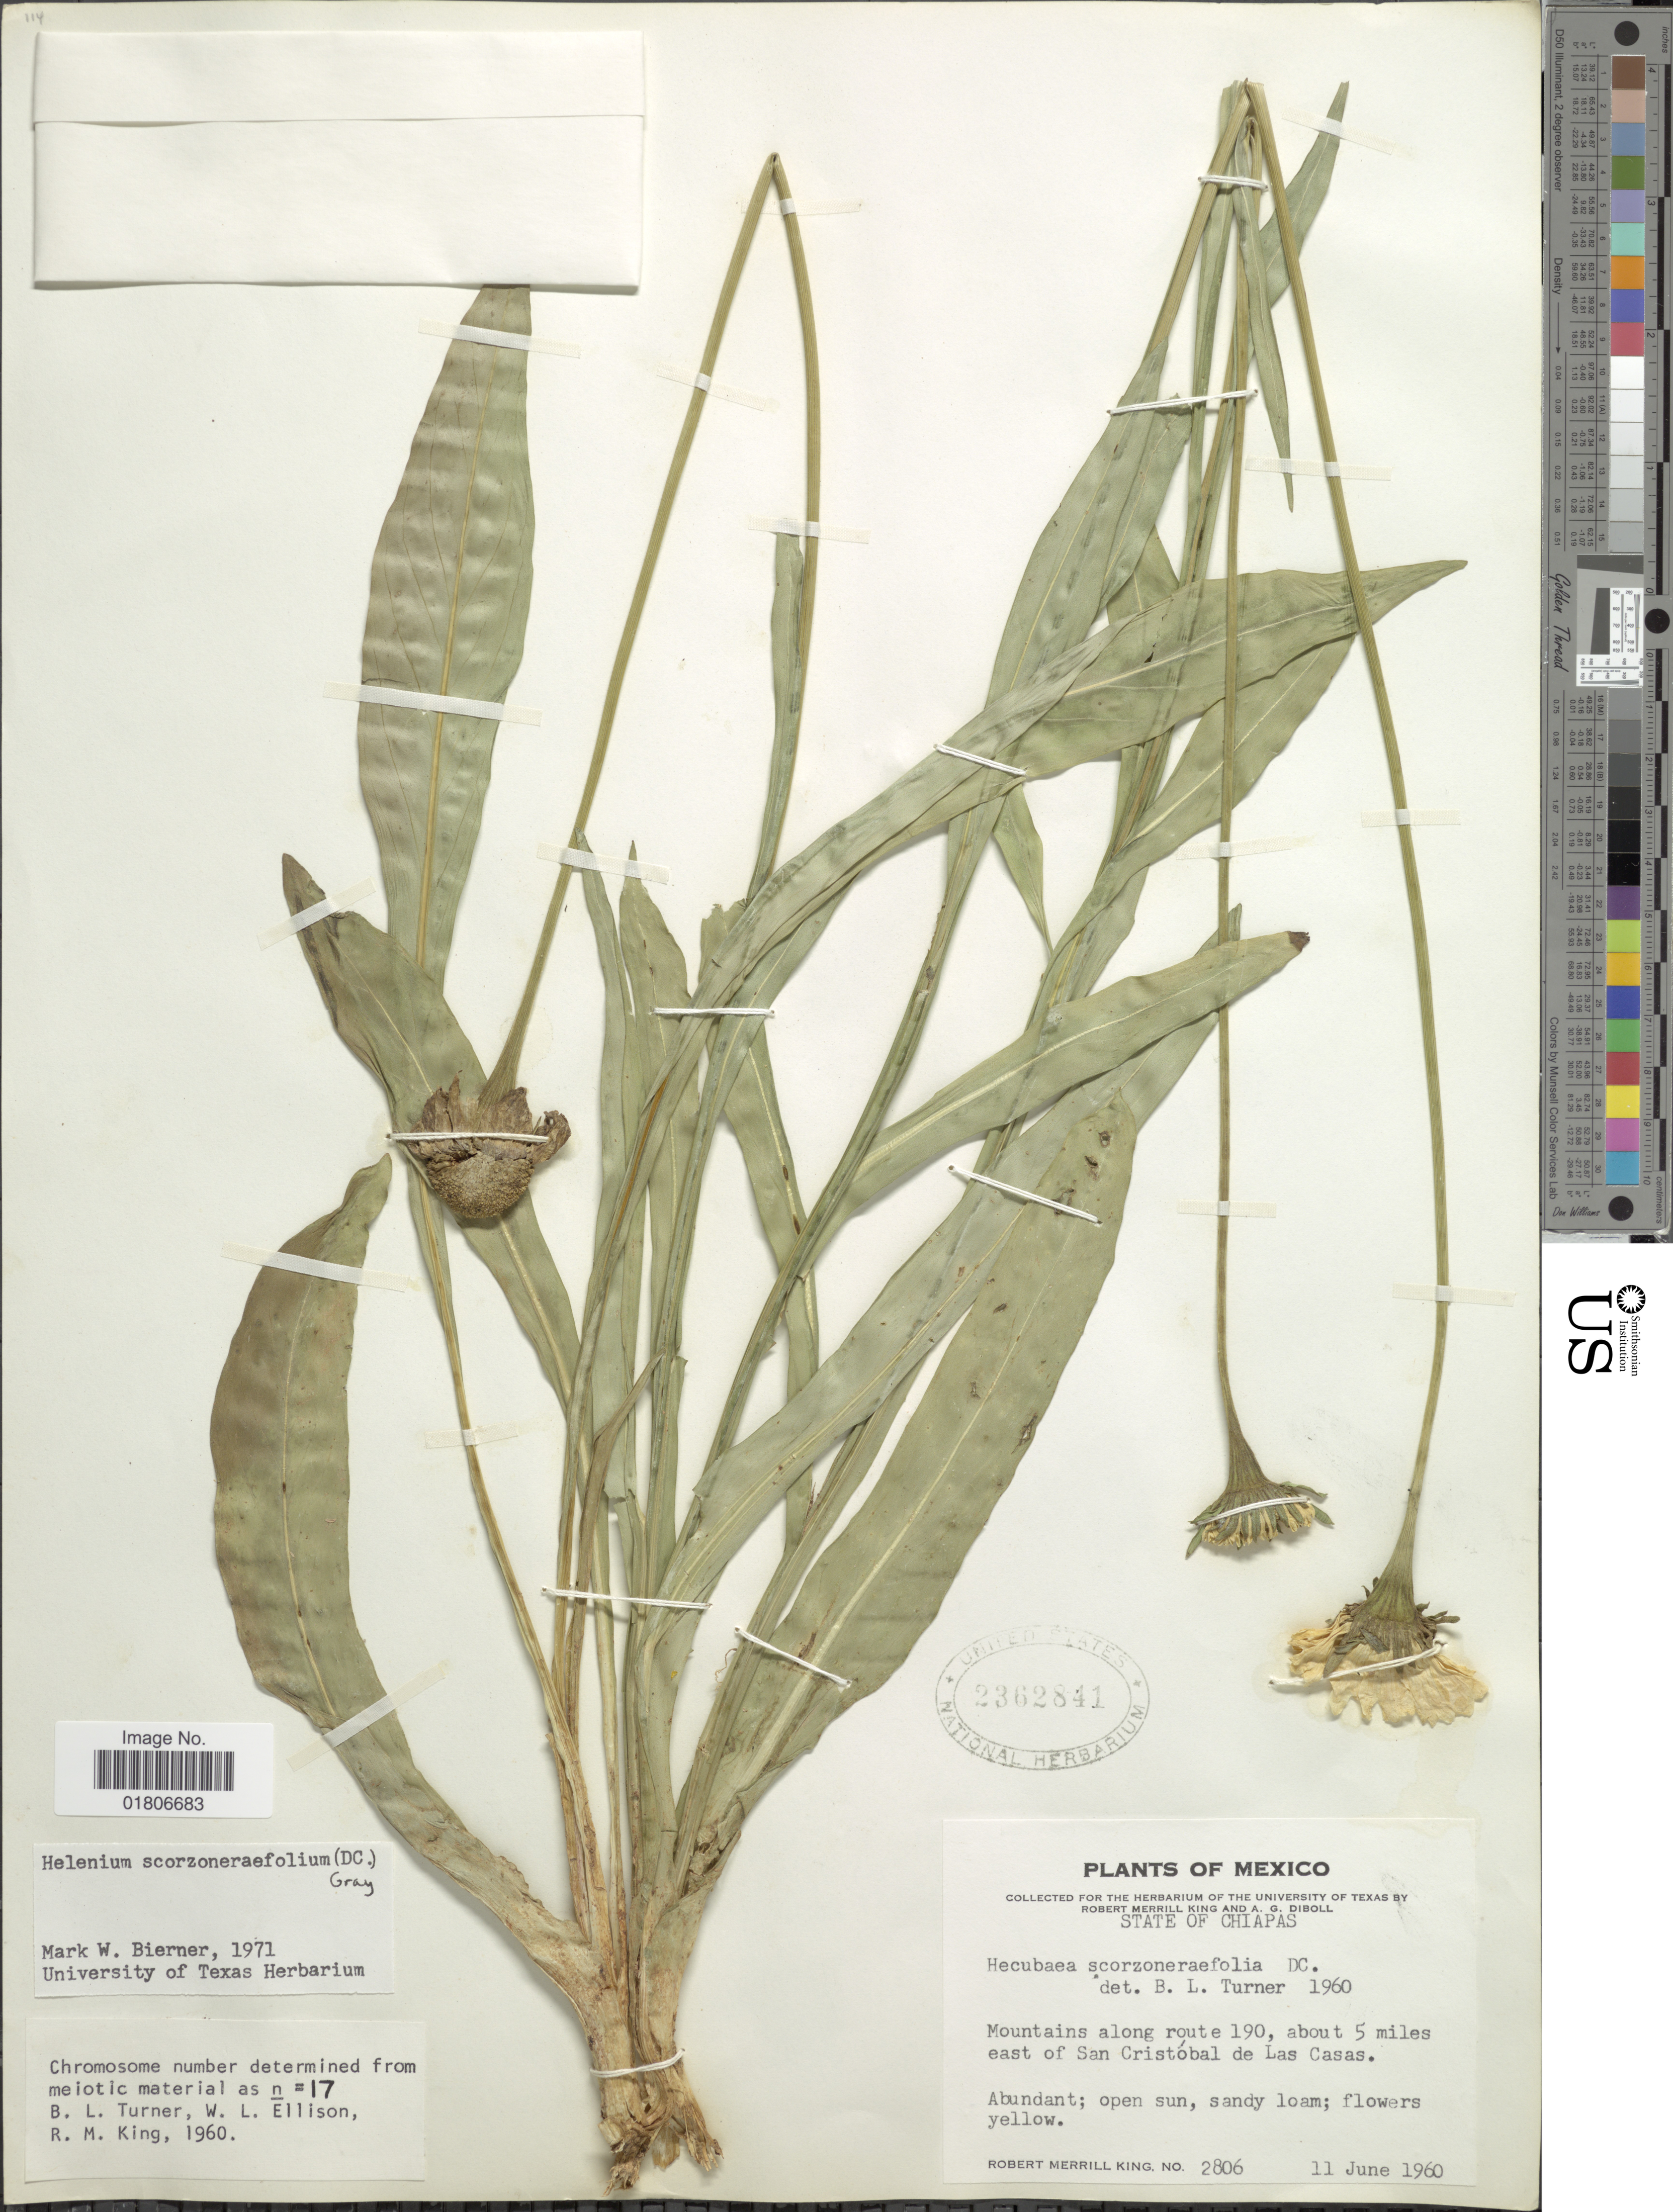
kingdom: Plantae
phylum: Tracheophyta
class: Magnoliopsida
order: Asterales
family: Asteraceae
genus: Helenium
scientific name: Helenium scorzoneraefolium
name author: (DC.) A. Gray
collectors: R. M. King & A. Diboll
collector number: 2806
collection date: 1960-06-11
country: Mexico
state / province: Chiapas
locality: Mountains along route 190, about 5 miles east of San Cristóbal de Las Casas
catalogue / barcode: US 2362841